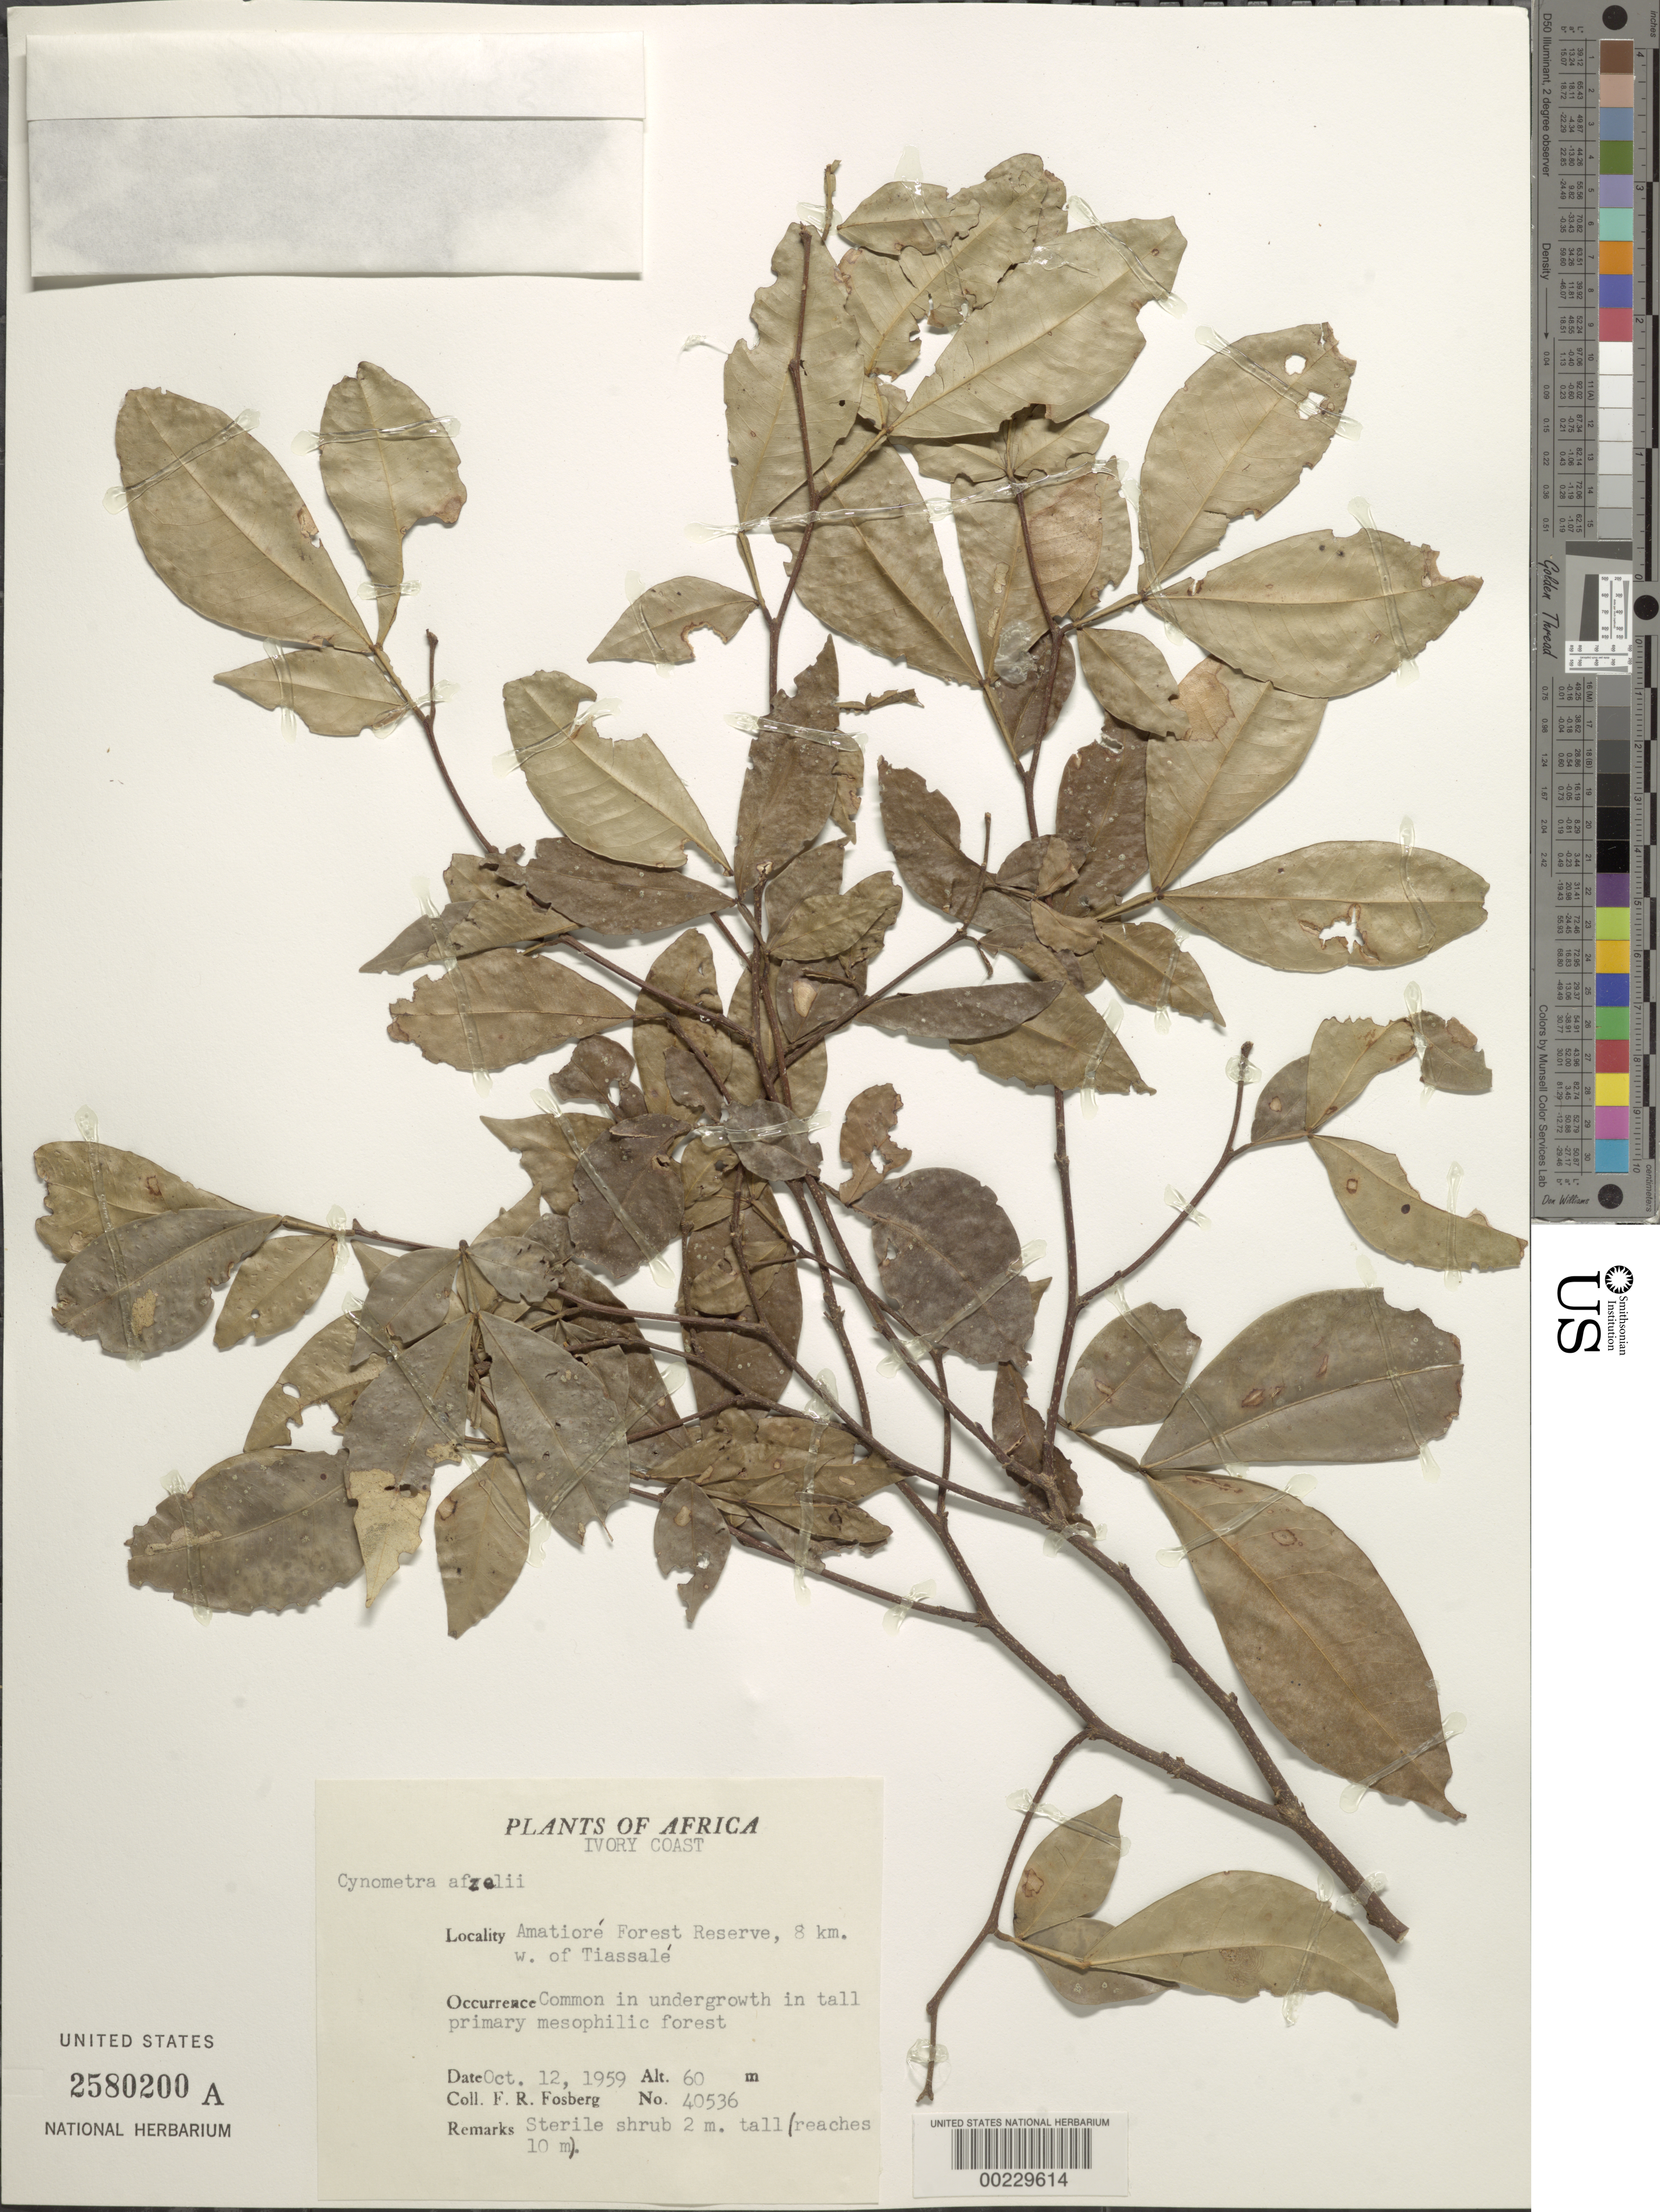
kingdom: Plantae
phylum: Tracheophyta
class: Magnoliopsida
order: Fabales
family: Fabaceae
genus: Annea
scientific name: Annea afzelii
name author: (Oliv.) Mackinder & Wieringa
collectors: F. R. Fosberg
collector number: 40536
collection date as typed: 12 Oct 1959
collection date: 1959-10-12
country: Ivory Coast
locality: Amatiore Forest Reserve, 8 km W of Tiassale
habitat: Undergrowth in tall primary mesophilic forest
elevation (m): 60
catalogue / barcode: US 2580200A